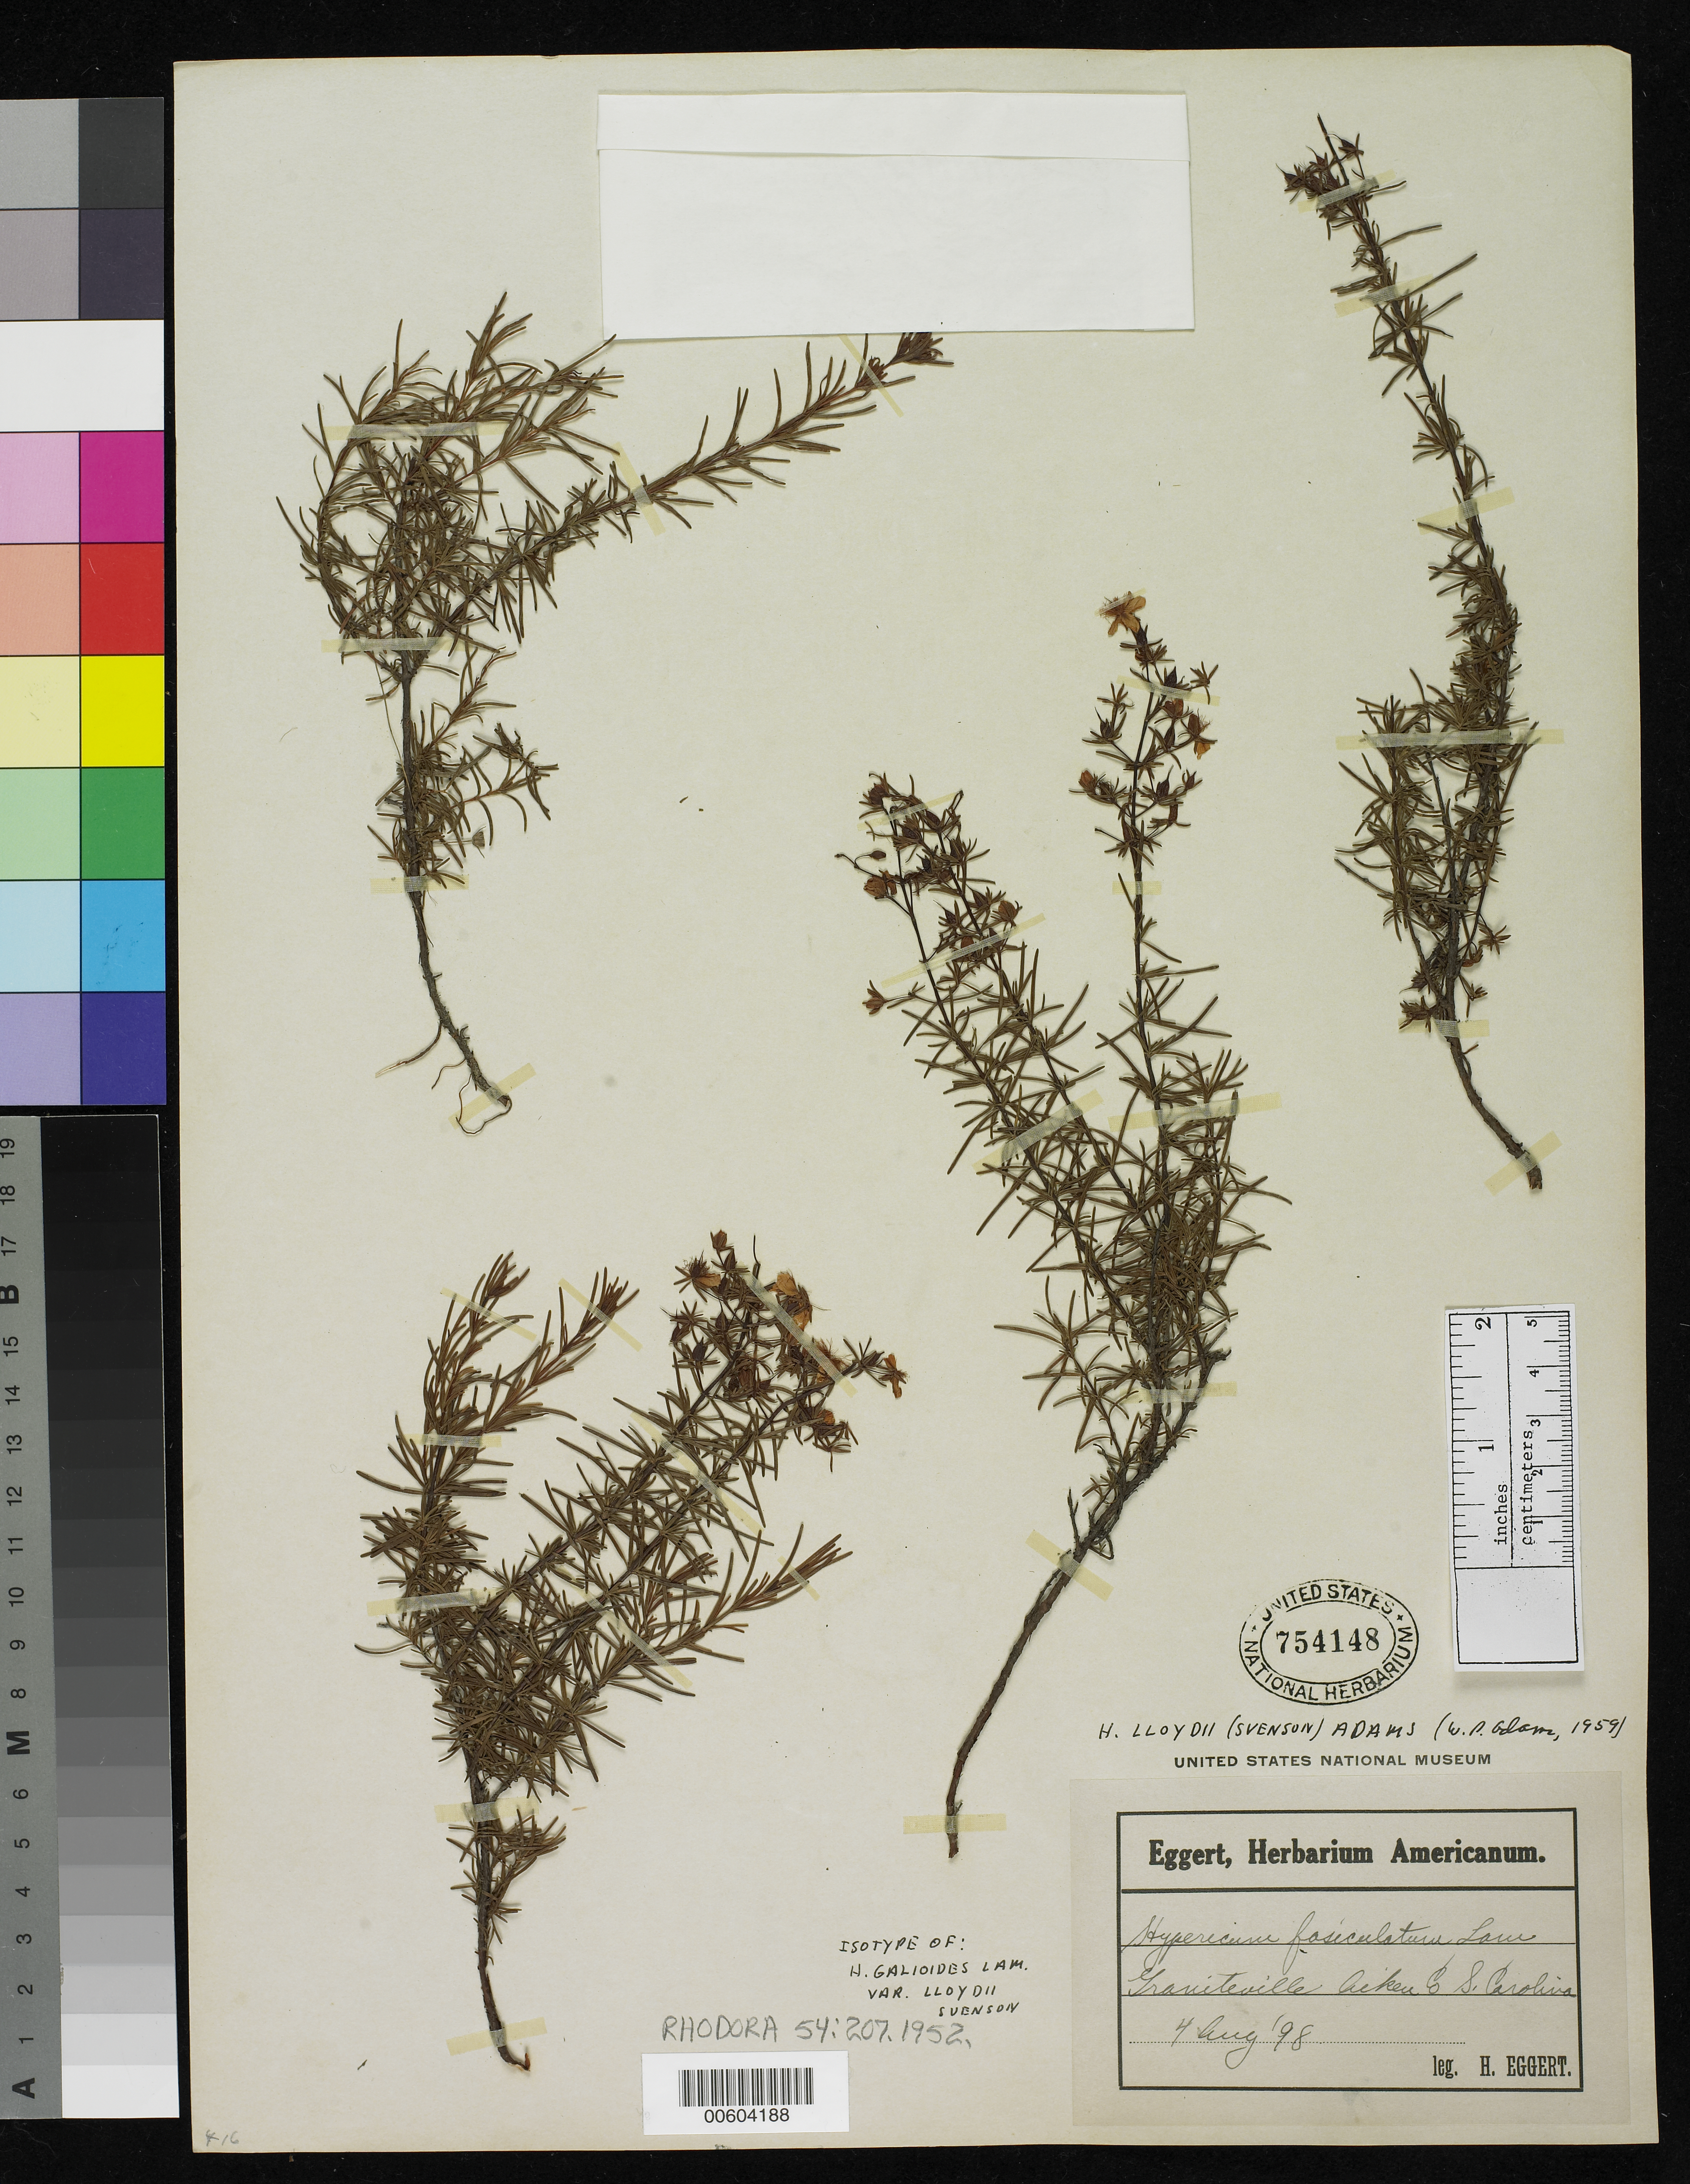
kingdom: Plantae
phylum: Tracheophyta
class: Magnoliopsida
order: Malpighiales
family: Hypericaceae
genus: Hypericum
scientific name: Hypericum galioides var. lloydii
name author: Svenson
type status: Isotype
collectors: H. Eggert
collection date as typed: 04 Aug 1898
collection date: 1898-08-04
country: United States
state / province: South Carolina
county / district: Aiken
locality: Graniteville.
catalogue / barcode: US 754148